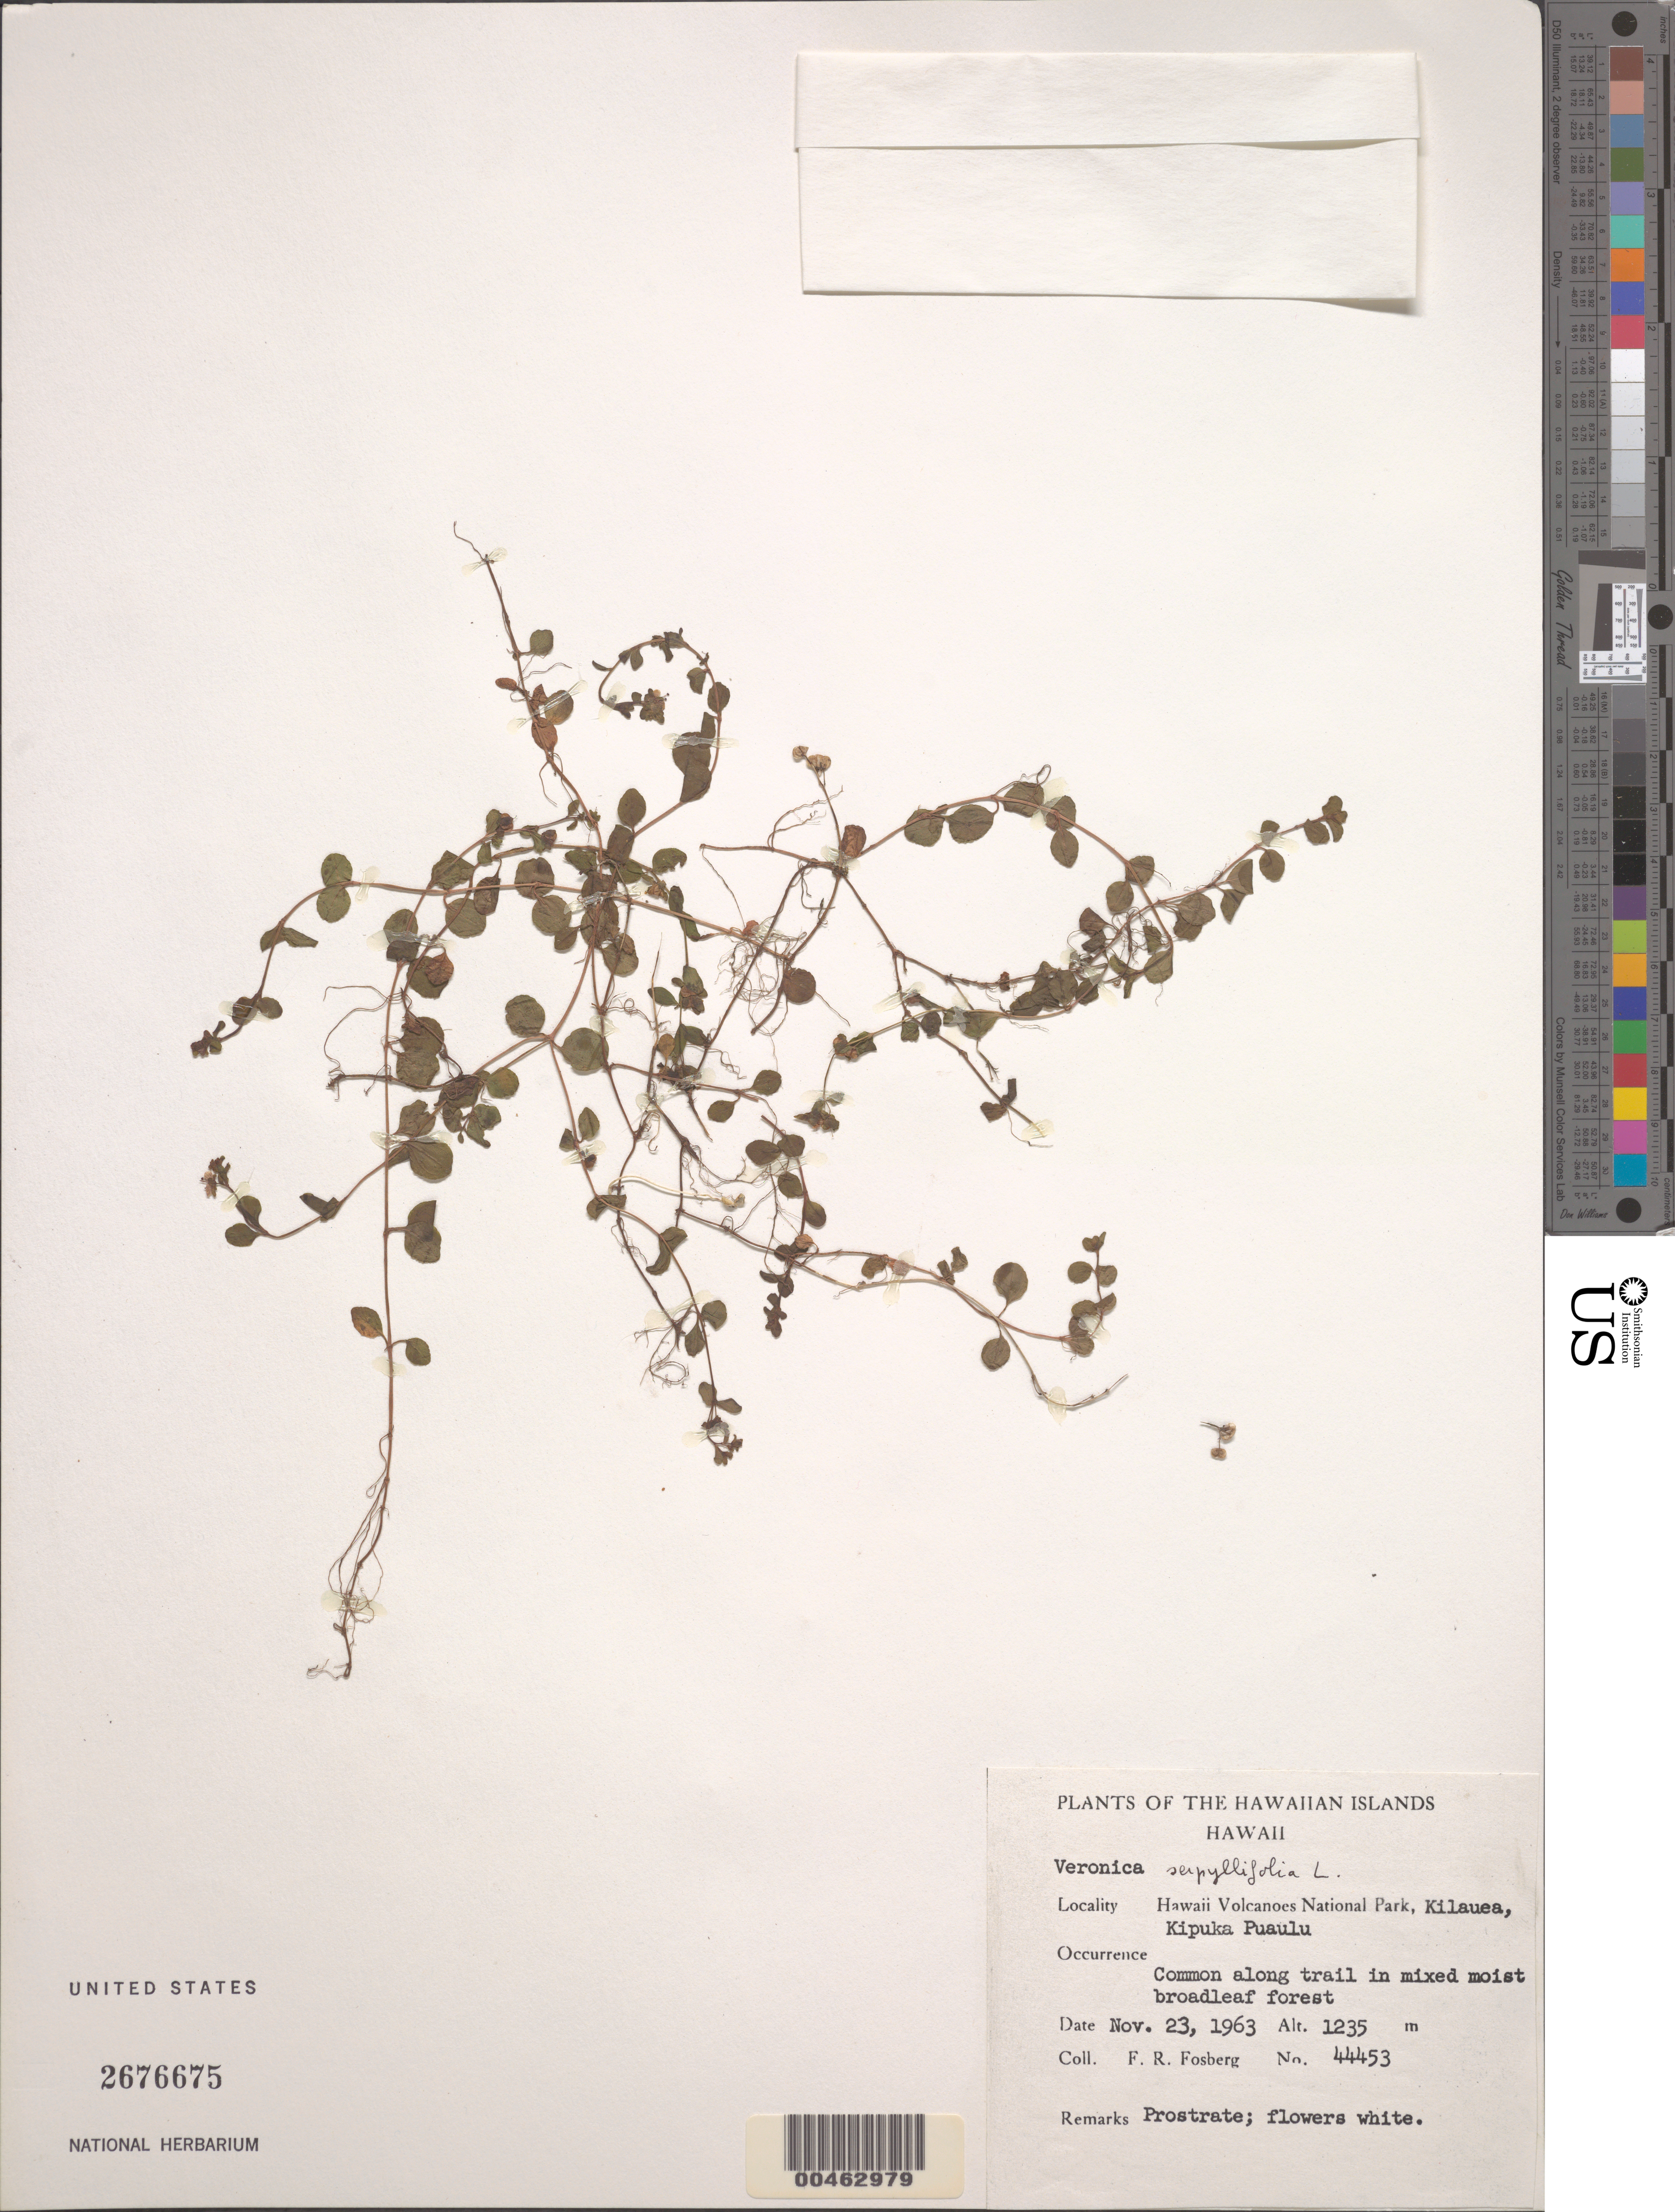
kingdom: Plantae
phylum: Tracheophyta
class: Magnoliopsida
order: Lamiales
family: Plantaginaceae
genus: Veronica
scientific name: Veronica serpyllifolia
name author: L.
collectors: F. R. Fosberg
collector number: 44453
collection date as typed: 23 Nov 1963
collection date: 1963-11-23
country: United States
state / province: Hawaii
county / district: Hawaii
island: Hawaii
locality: Hawaii Volcanoes National Park, Kilauea, Kipuka Puaulu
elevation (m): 1235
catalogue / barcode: US 2676675